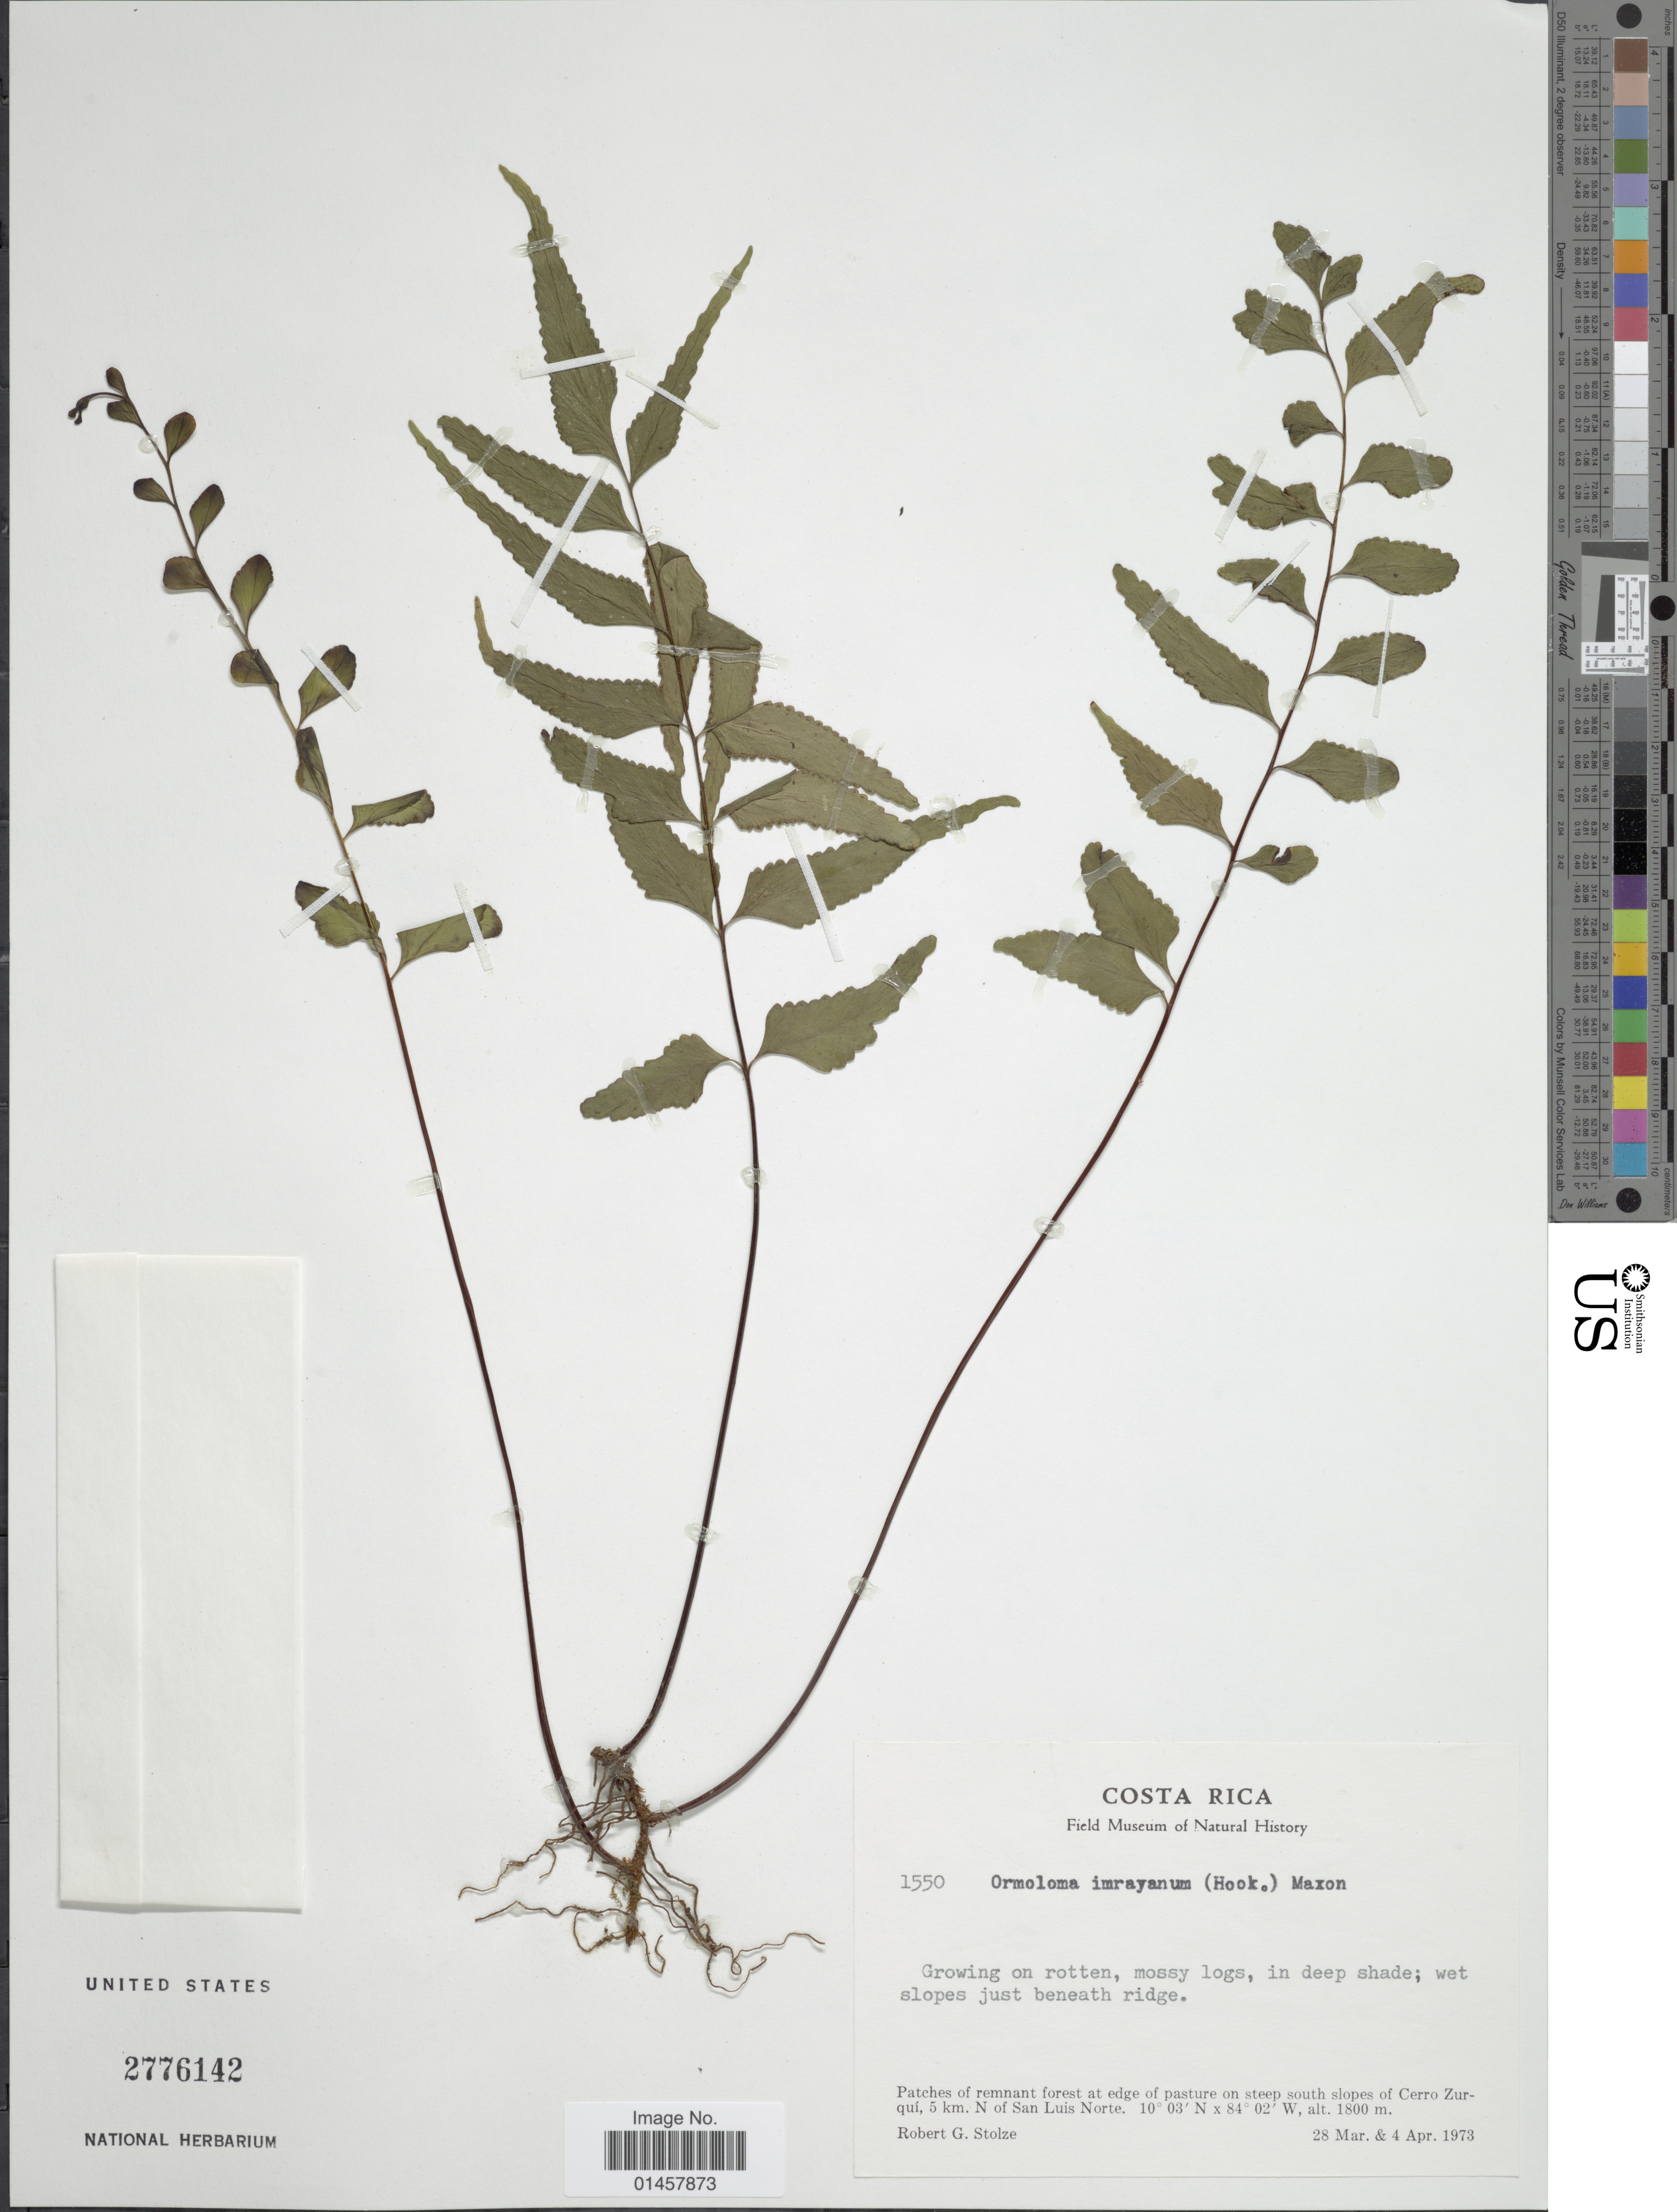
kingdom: Plantae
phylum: Tracheophyta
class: Polypodiopsida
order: Polypodiales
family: Lindsaeaceae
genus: Lindsaea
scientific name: Lindsaea standleyi comb. ined.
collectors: R. G. Stolze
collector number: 1550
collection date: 1973-03-28/1973-04-04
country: Costa Rica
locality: Patches of remnant forest at edge of pasture on steep south slopes of Cerro Zurqui, 5km N of San Luis Norte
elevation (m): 1800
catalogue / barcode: US 2776142